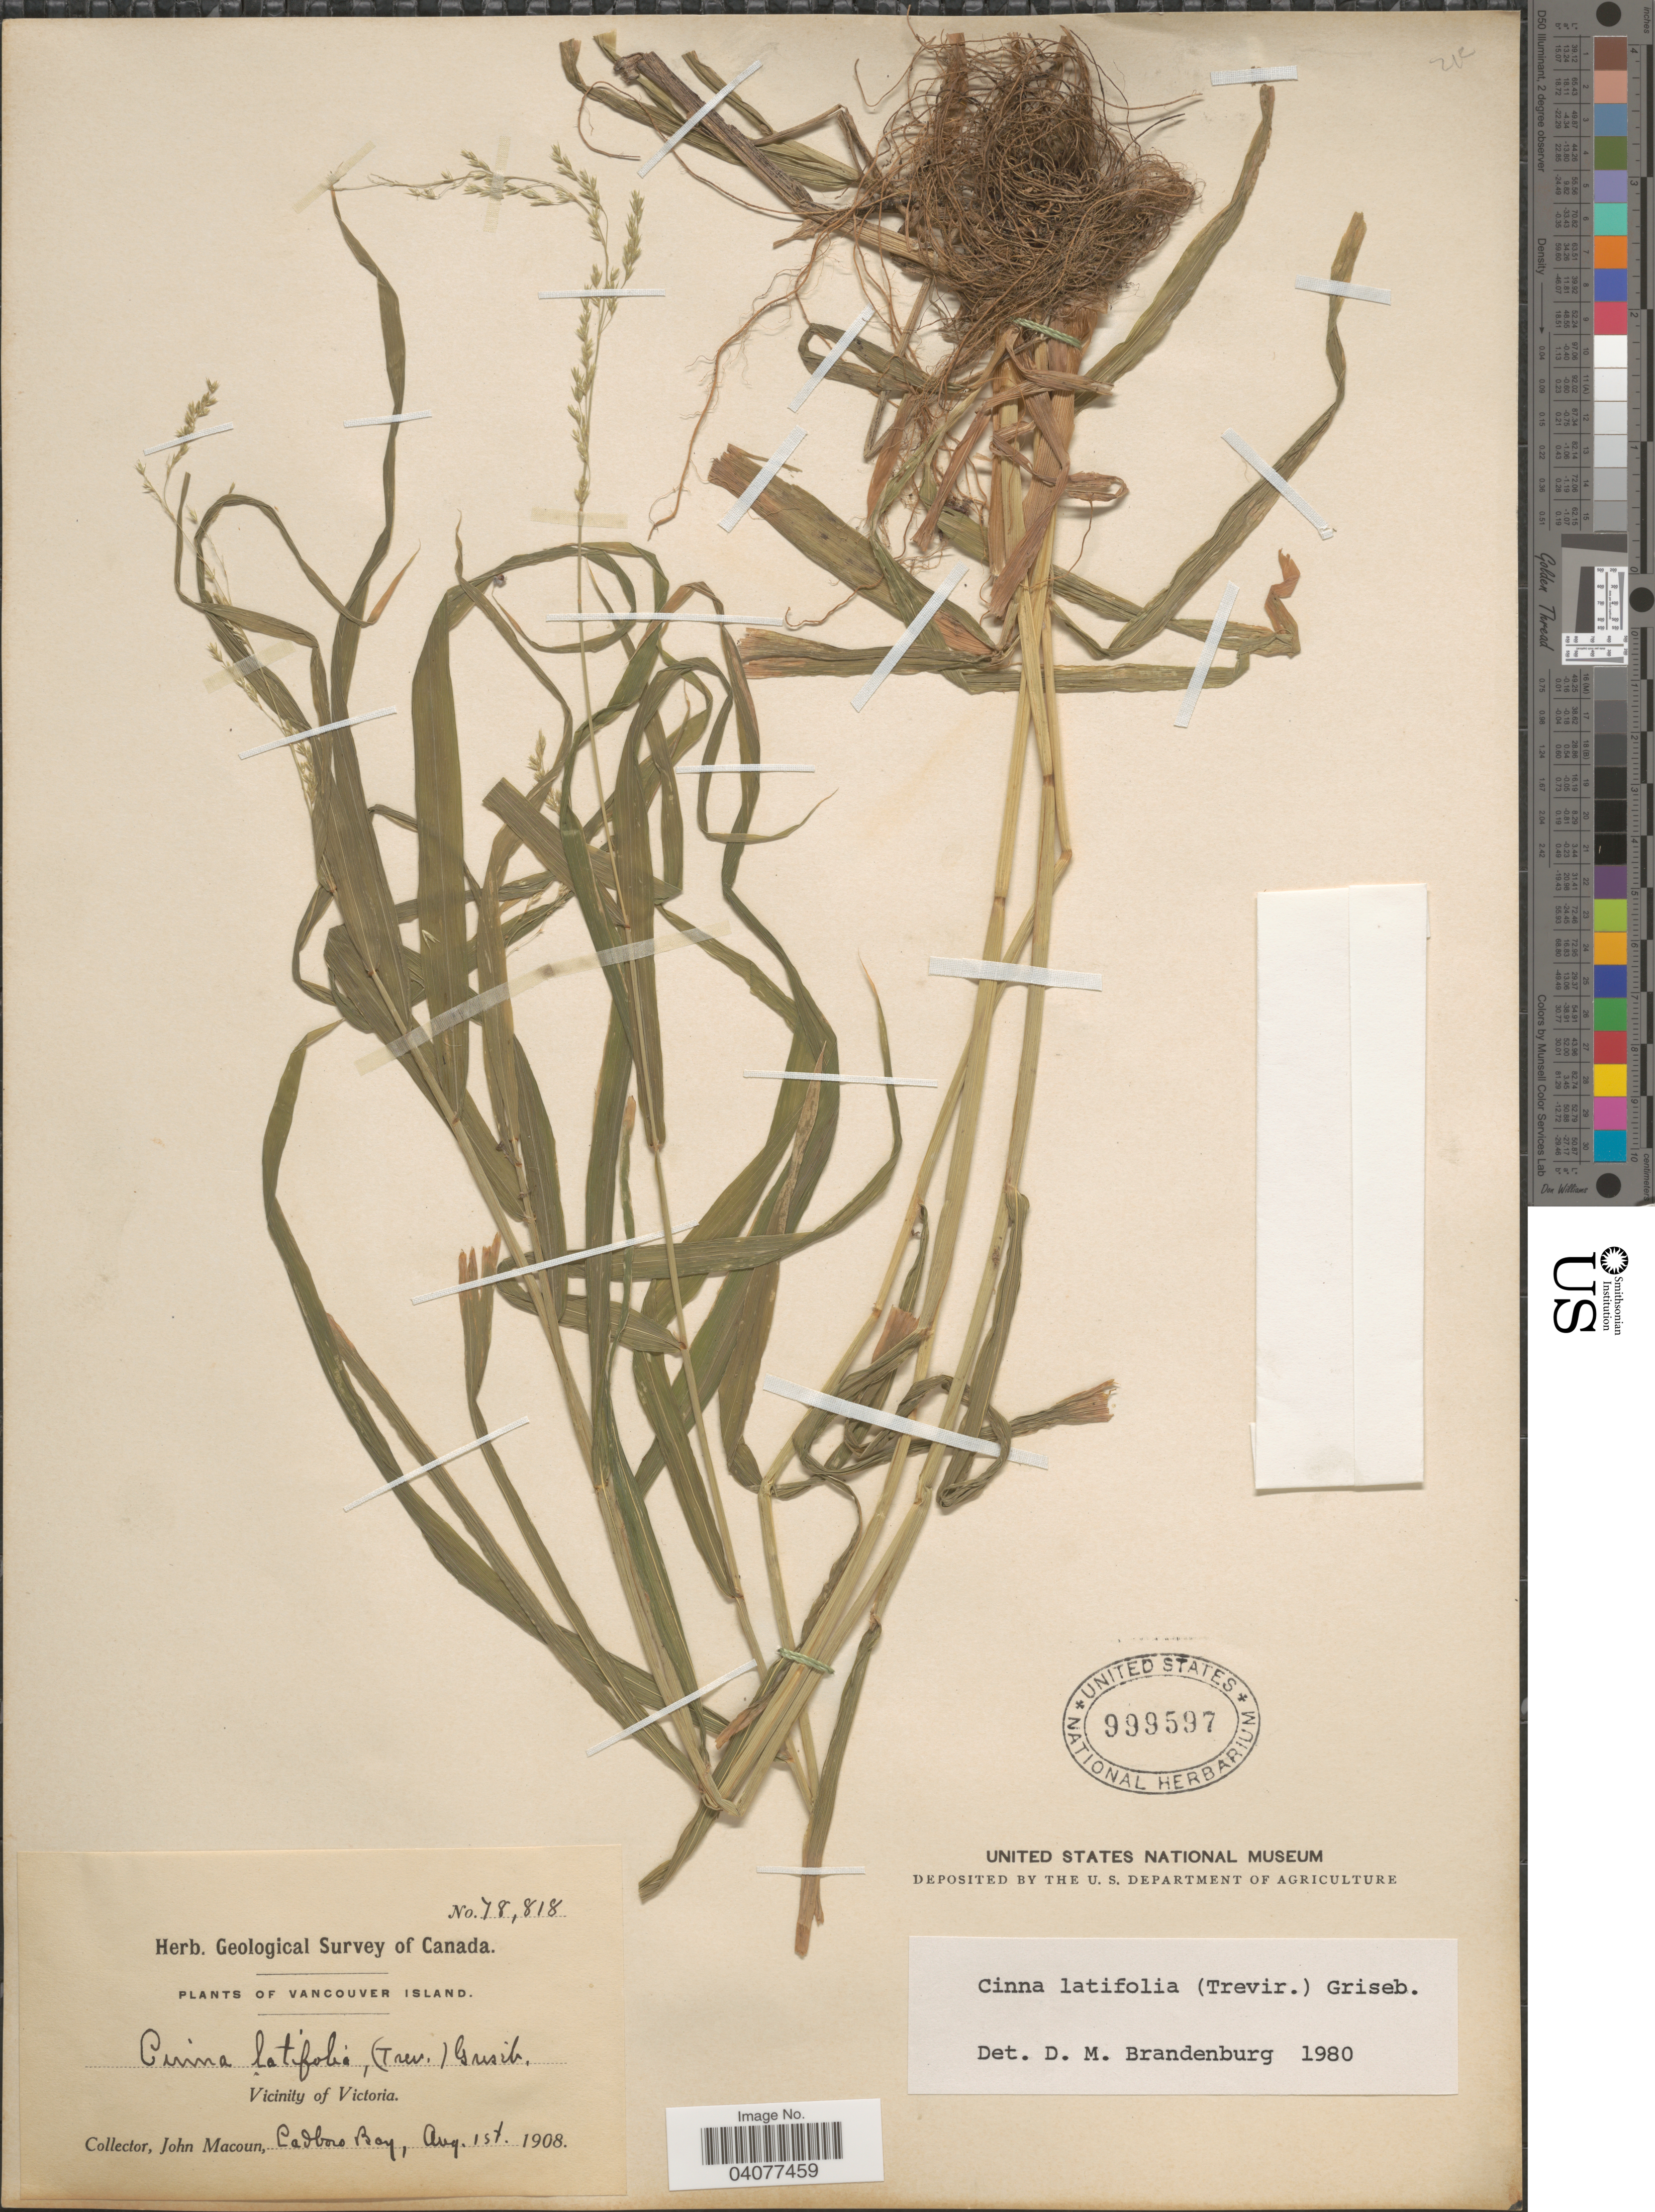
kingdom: Plantae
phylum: Tracheophyta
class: Liliopsida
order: Poales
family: Poaceae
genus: Cinna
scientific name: Cinna latifolia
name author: (Trevir. ex Goeppert) Griseb.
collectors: J. Macoun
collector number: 78818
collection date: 1908-08-01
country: Canada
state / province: British Columbia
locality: Herb. Geological Survey of Canada. Vancouver Island. Vicinity of Victoria. Cadboro Bay.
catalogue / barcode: US 999597